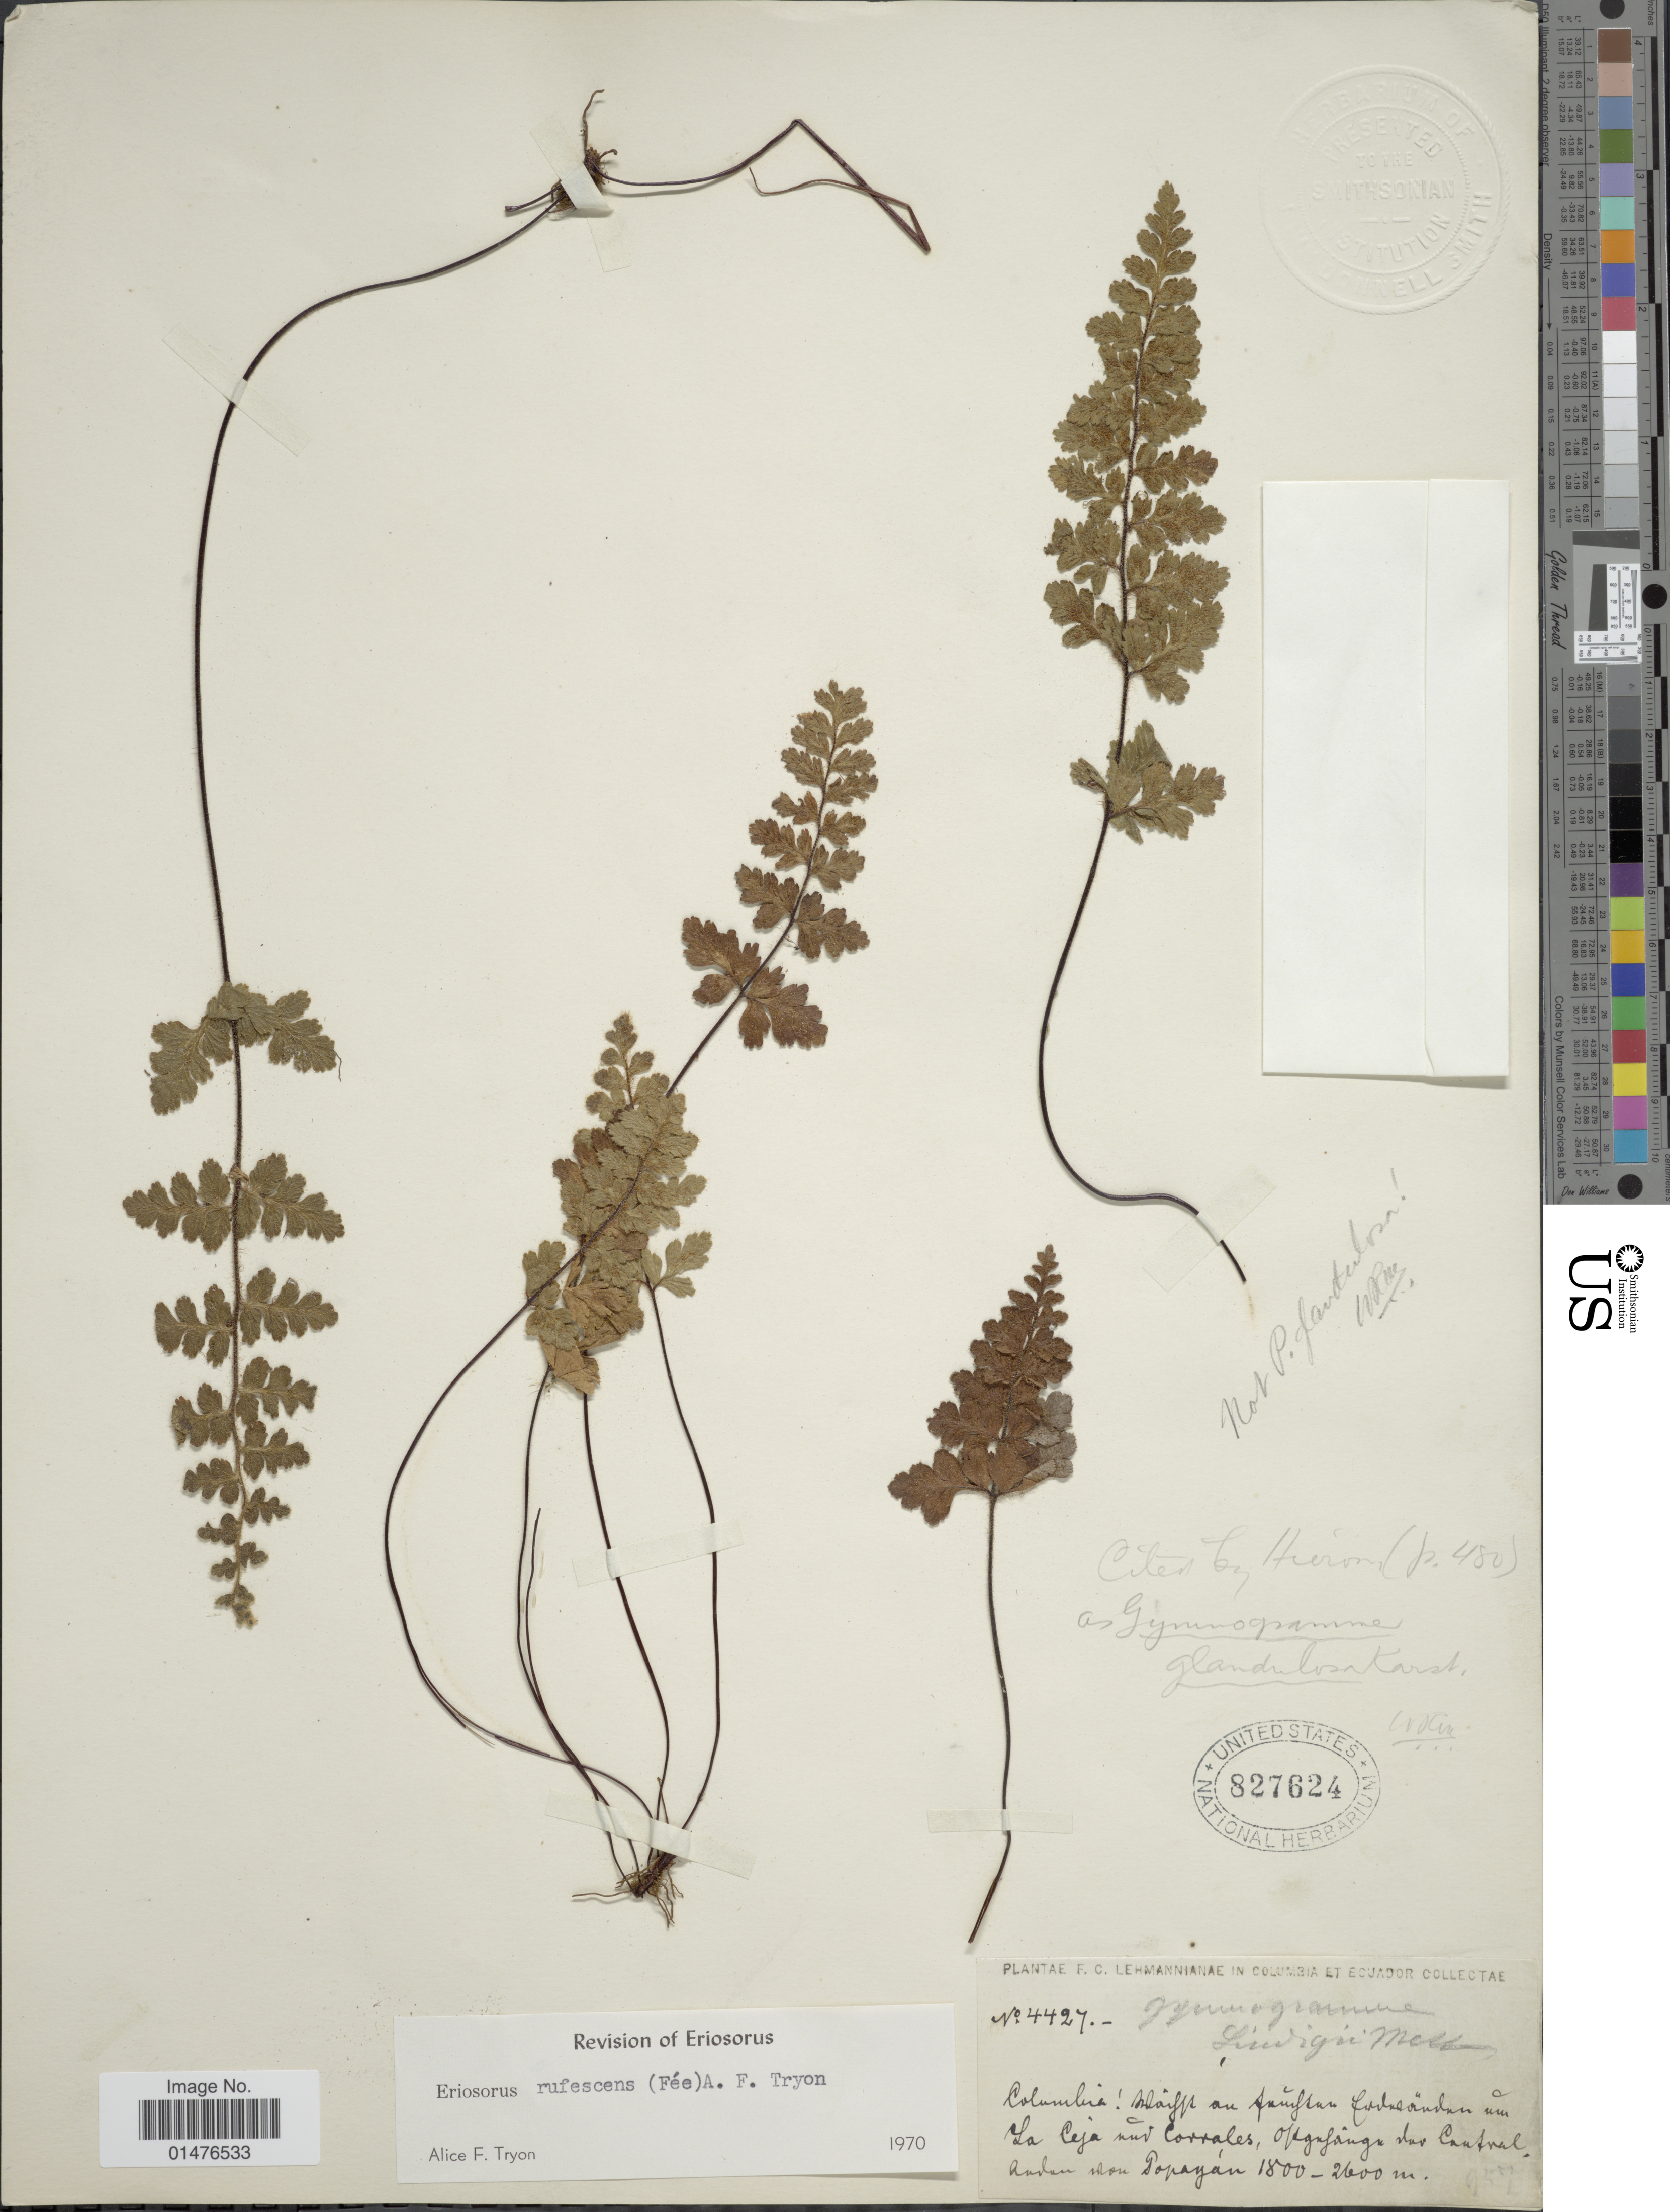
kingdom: Plantae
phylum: Tracheophyta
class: Polypodiopsida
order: Polypodiales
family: Pteridaceae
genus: Jamesonia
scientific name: Jamesonia rufescens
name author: (Fée) Christenh.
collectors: F. C. Lehmann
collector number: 4427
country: Colombia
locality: La Ceja und Corrales, Popayán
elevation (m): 1800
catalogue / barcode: US 827624